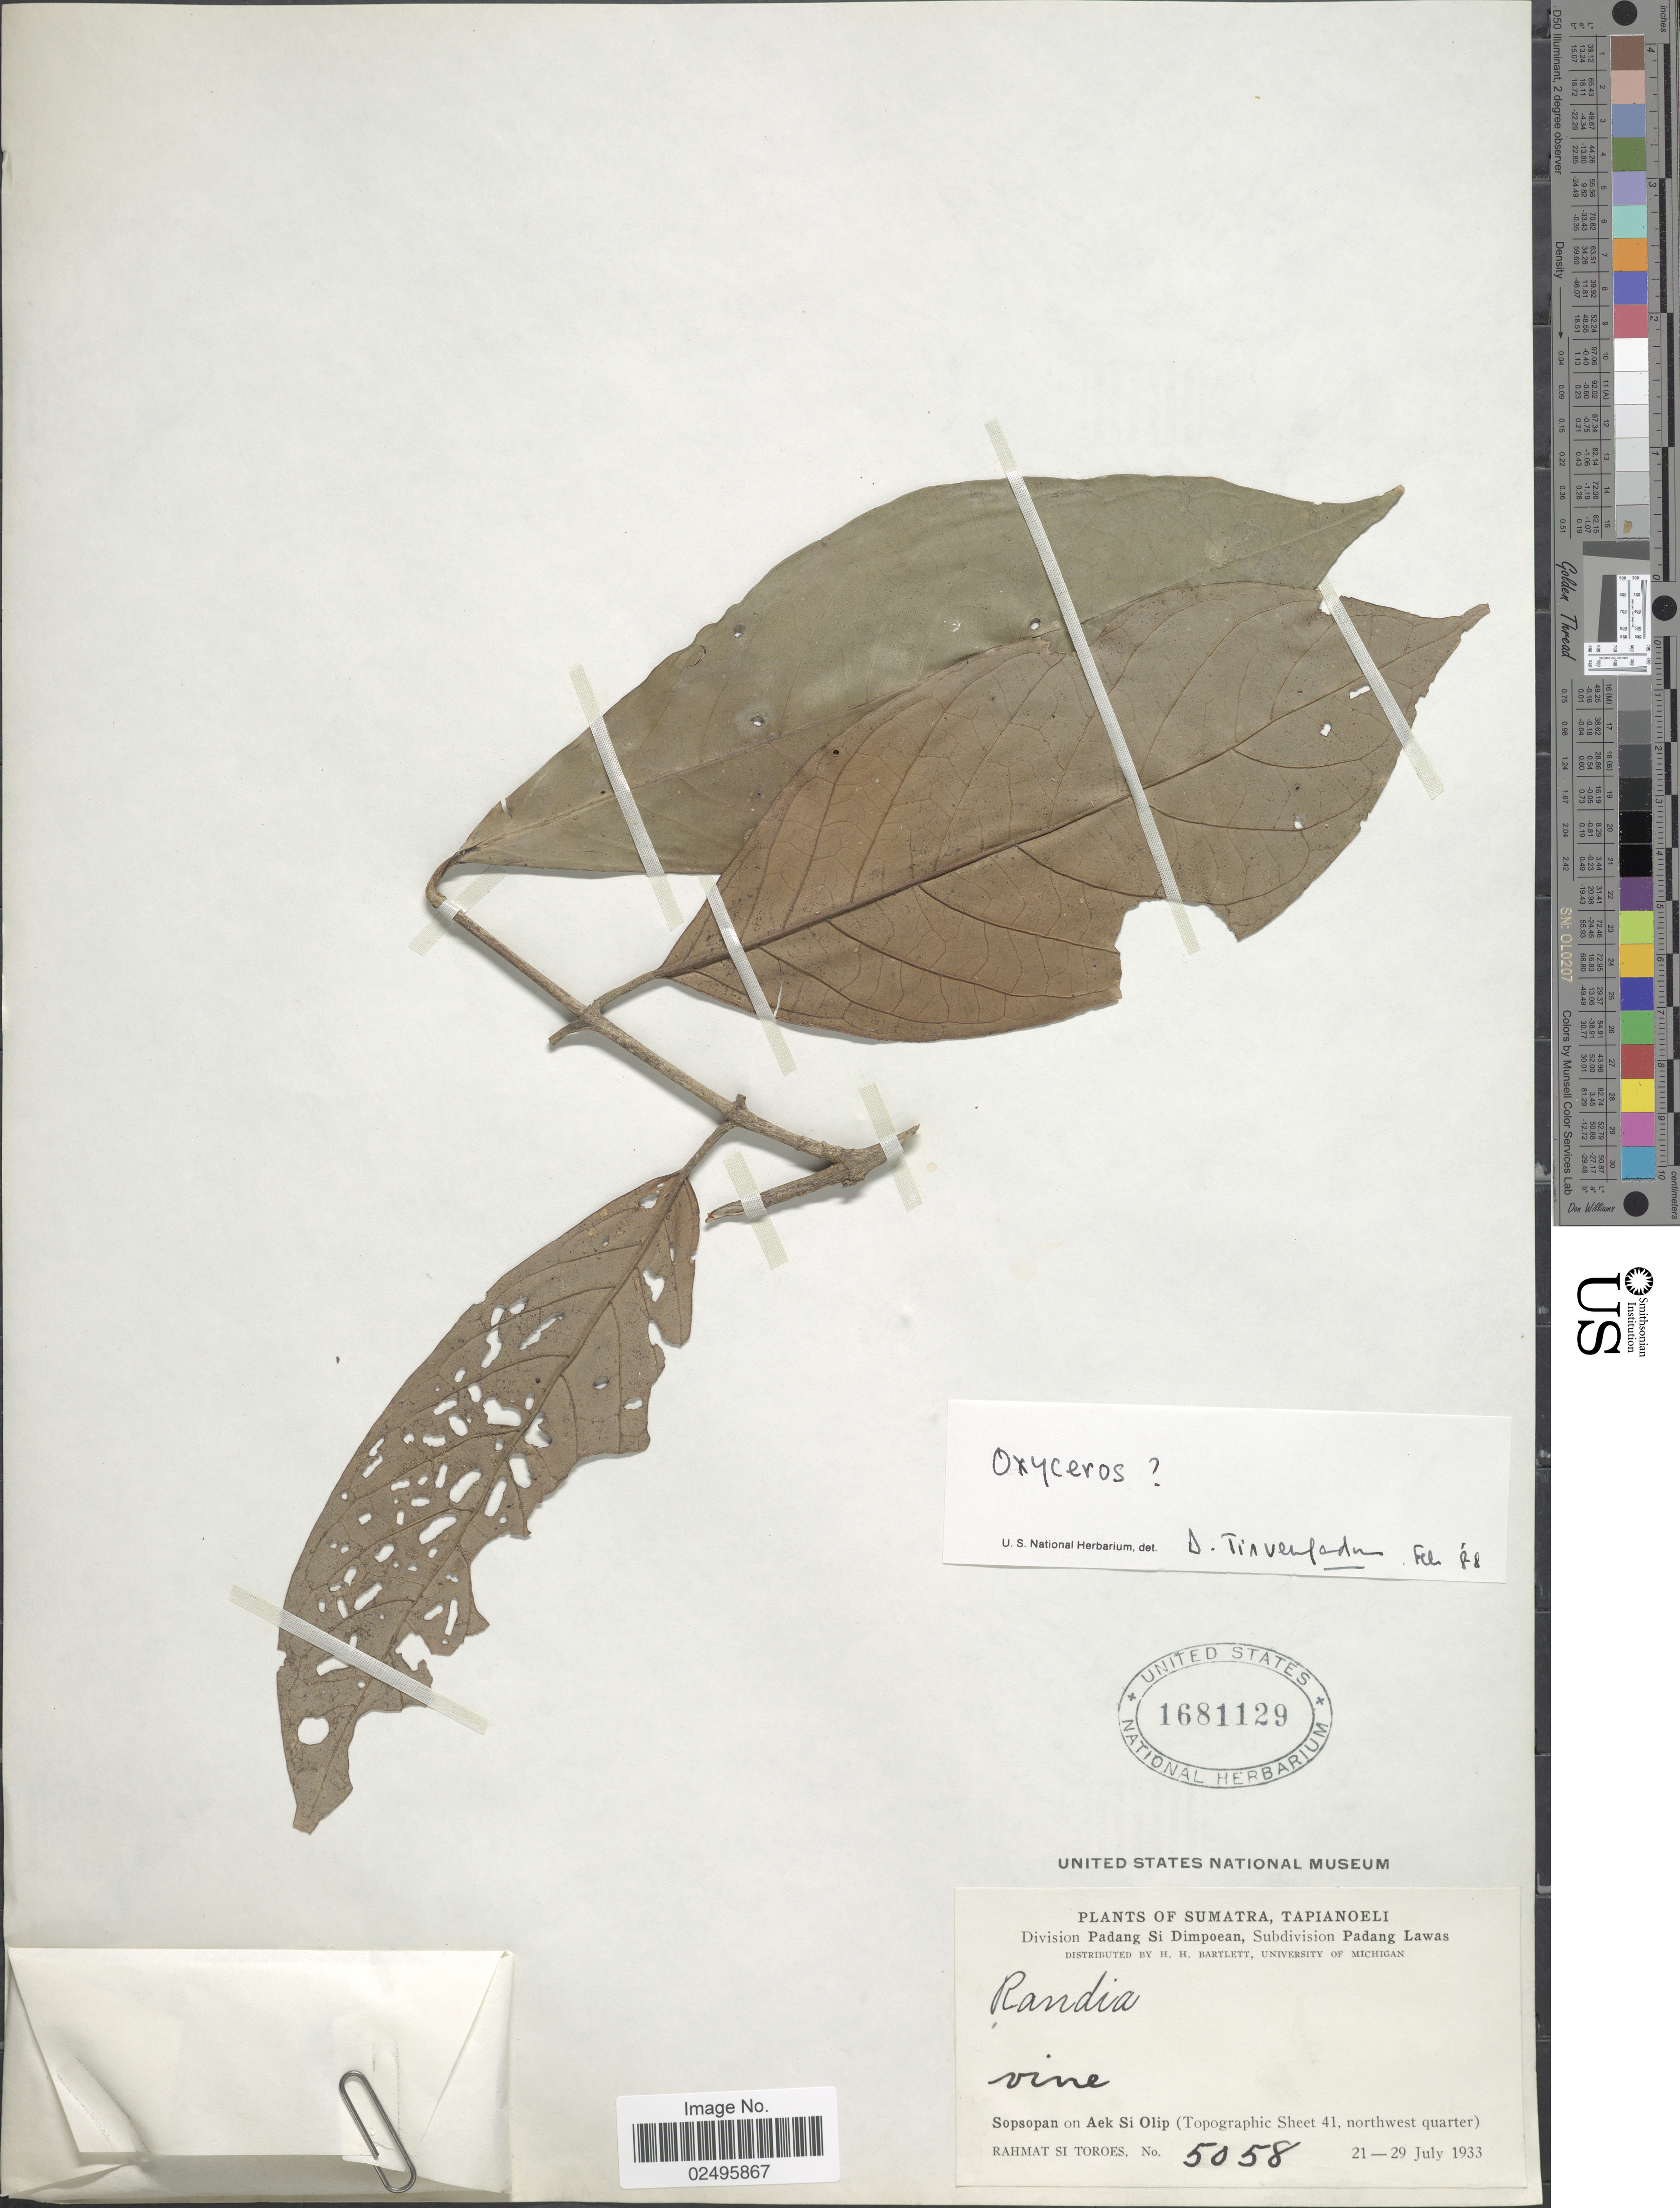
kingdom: Plantae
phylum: Tracheophyta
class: Magnoliopsida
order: Gentianales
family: Rubiaceae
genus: Oxyceros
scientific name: Oxyceros sp.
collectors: Rahmat Si Boeea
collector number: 5058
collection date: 1933-07-21/1933-07-29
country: Indonesia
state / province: Sumatra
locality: Tapianoeli, Division Padang Si Dimpoean, Subdivision Padang Lawas. Sopsopan on Aek Si Olip (Topographic Sheet 41, northwest quarter)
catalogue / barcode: US 1681129